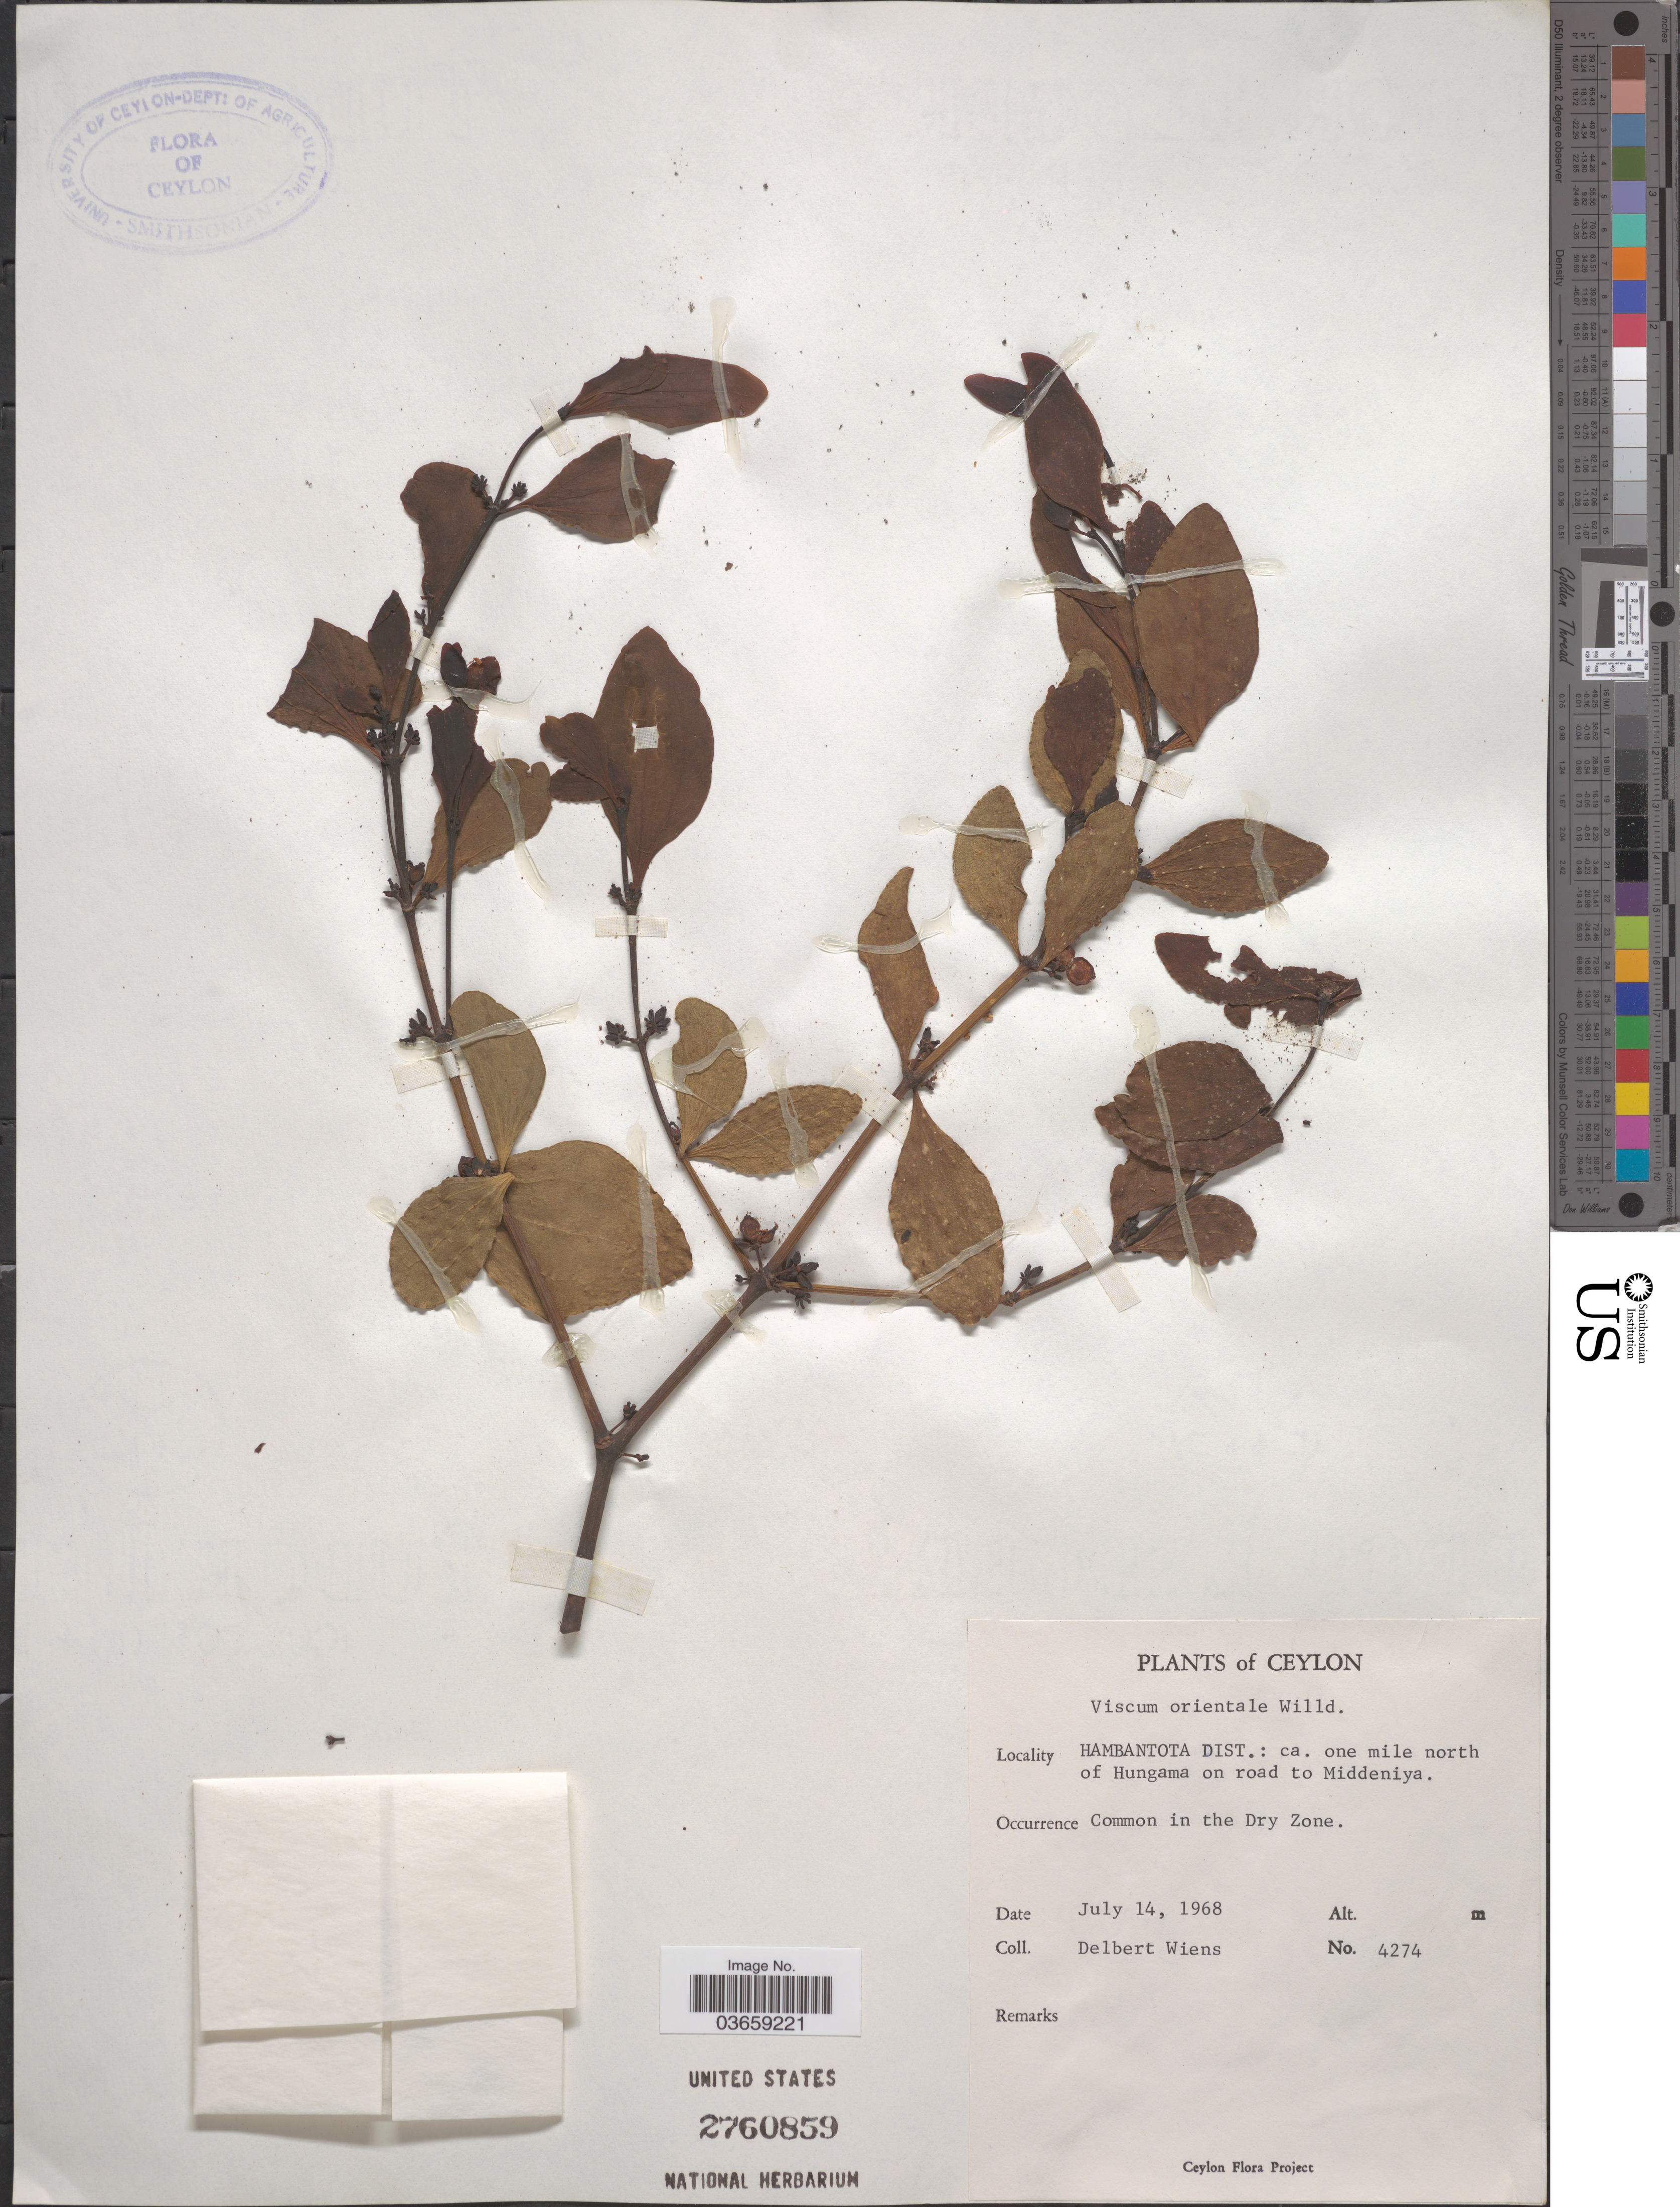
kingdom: Plantae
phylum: Tracheophyta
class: Magnoliopsida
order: Santalales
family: Viscaceae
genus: Viscum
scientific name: Viscum orientale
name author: DC.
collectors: D. Wiens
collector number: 4274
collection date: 1968-07-14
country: Sri Lanka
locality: Ceylon. Hambantota Dist.: ca. one mile north of Hungama on road to Middeniya.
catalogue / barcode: US 2760859